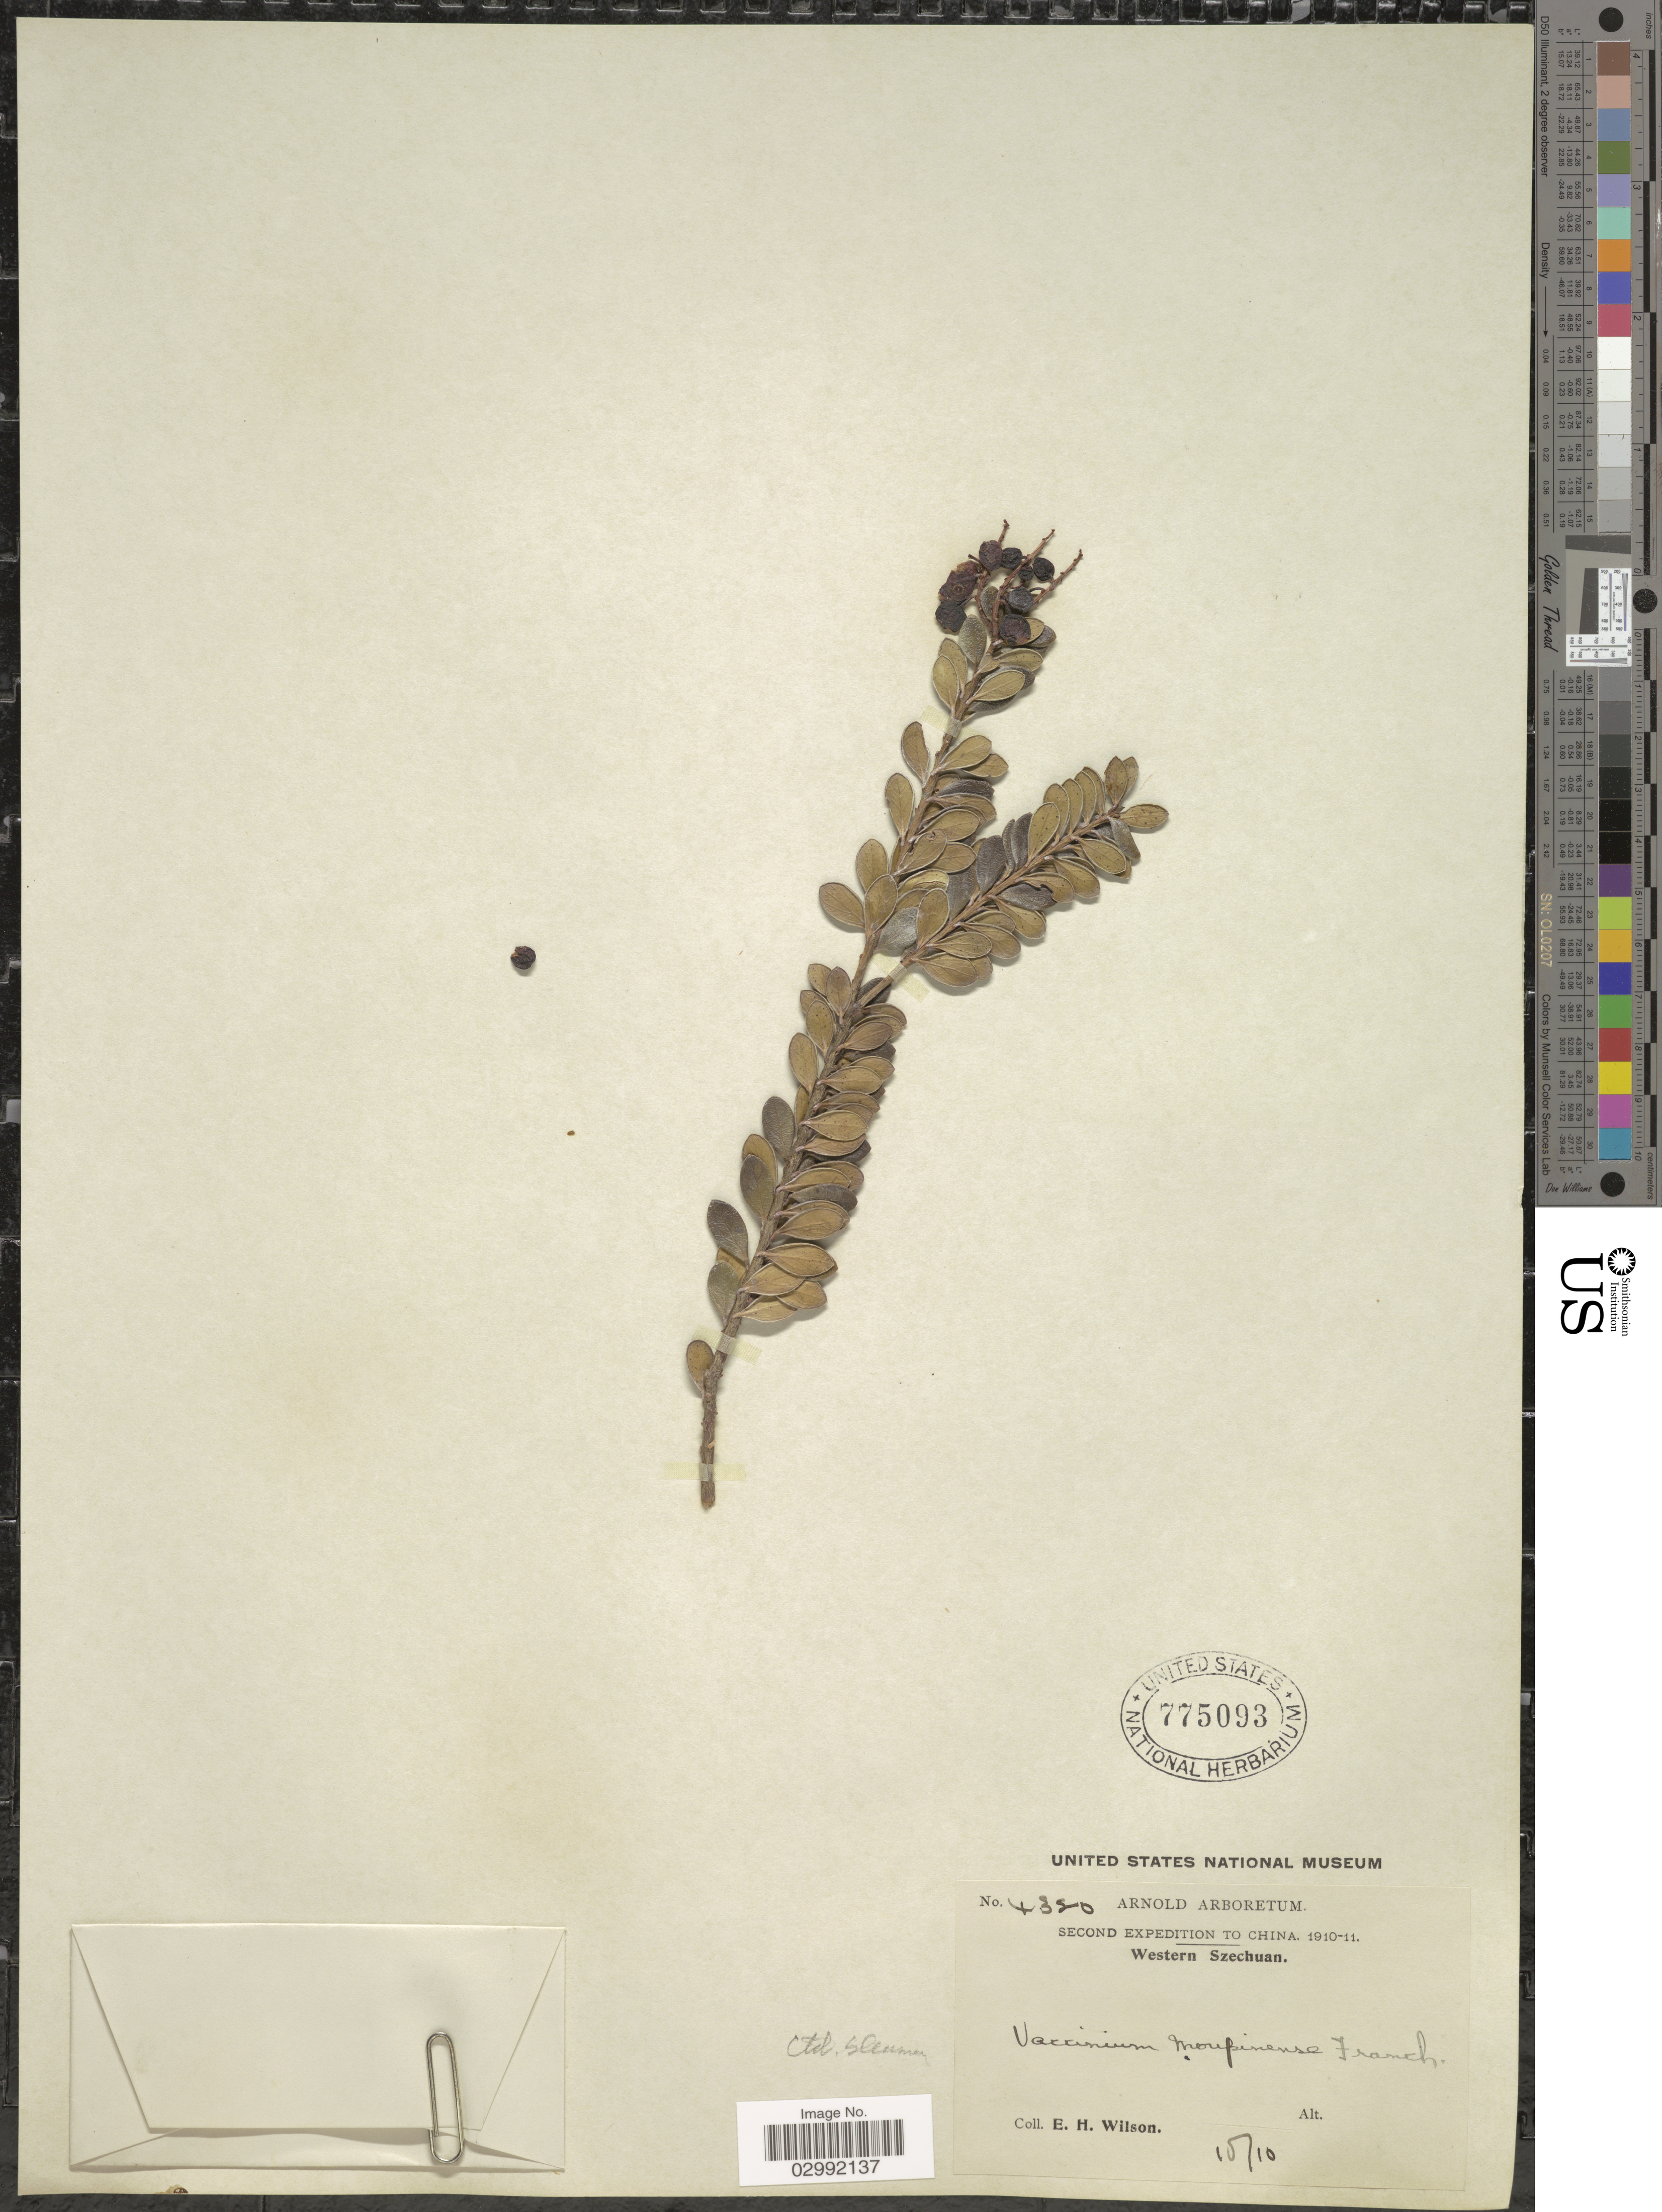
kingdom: Plantae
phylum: Tracheophyta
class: Magnoliopsida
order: Ericales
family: Ericaceae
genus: Vaccinium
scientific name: Vaccinium moupinense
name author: Franch.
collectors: E. Wilson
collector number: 4380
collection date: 1910-10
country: China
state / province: Sichuan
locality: Western Szechuan.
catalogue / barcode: US 775093